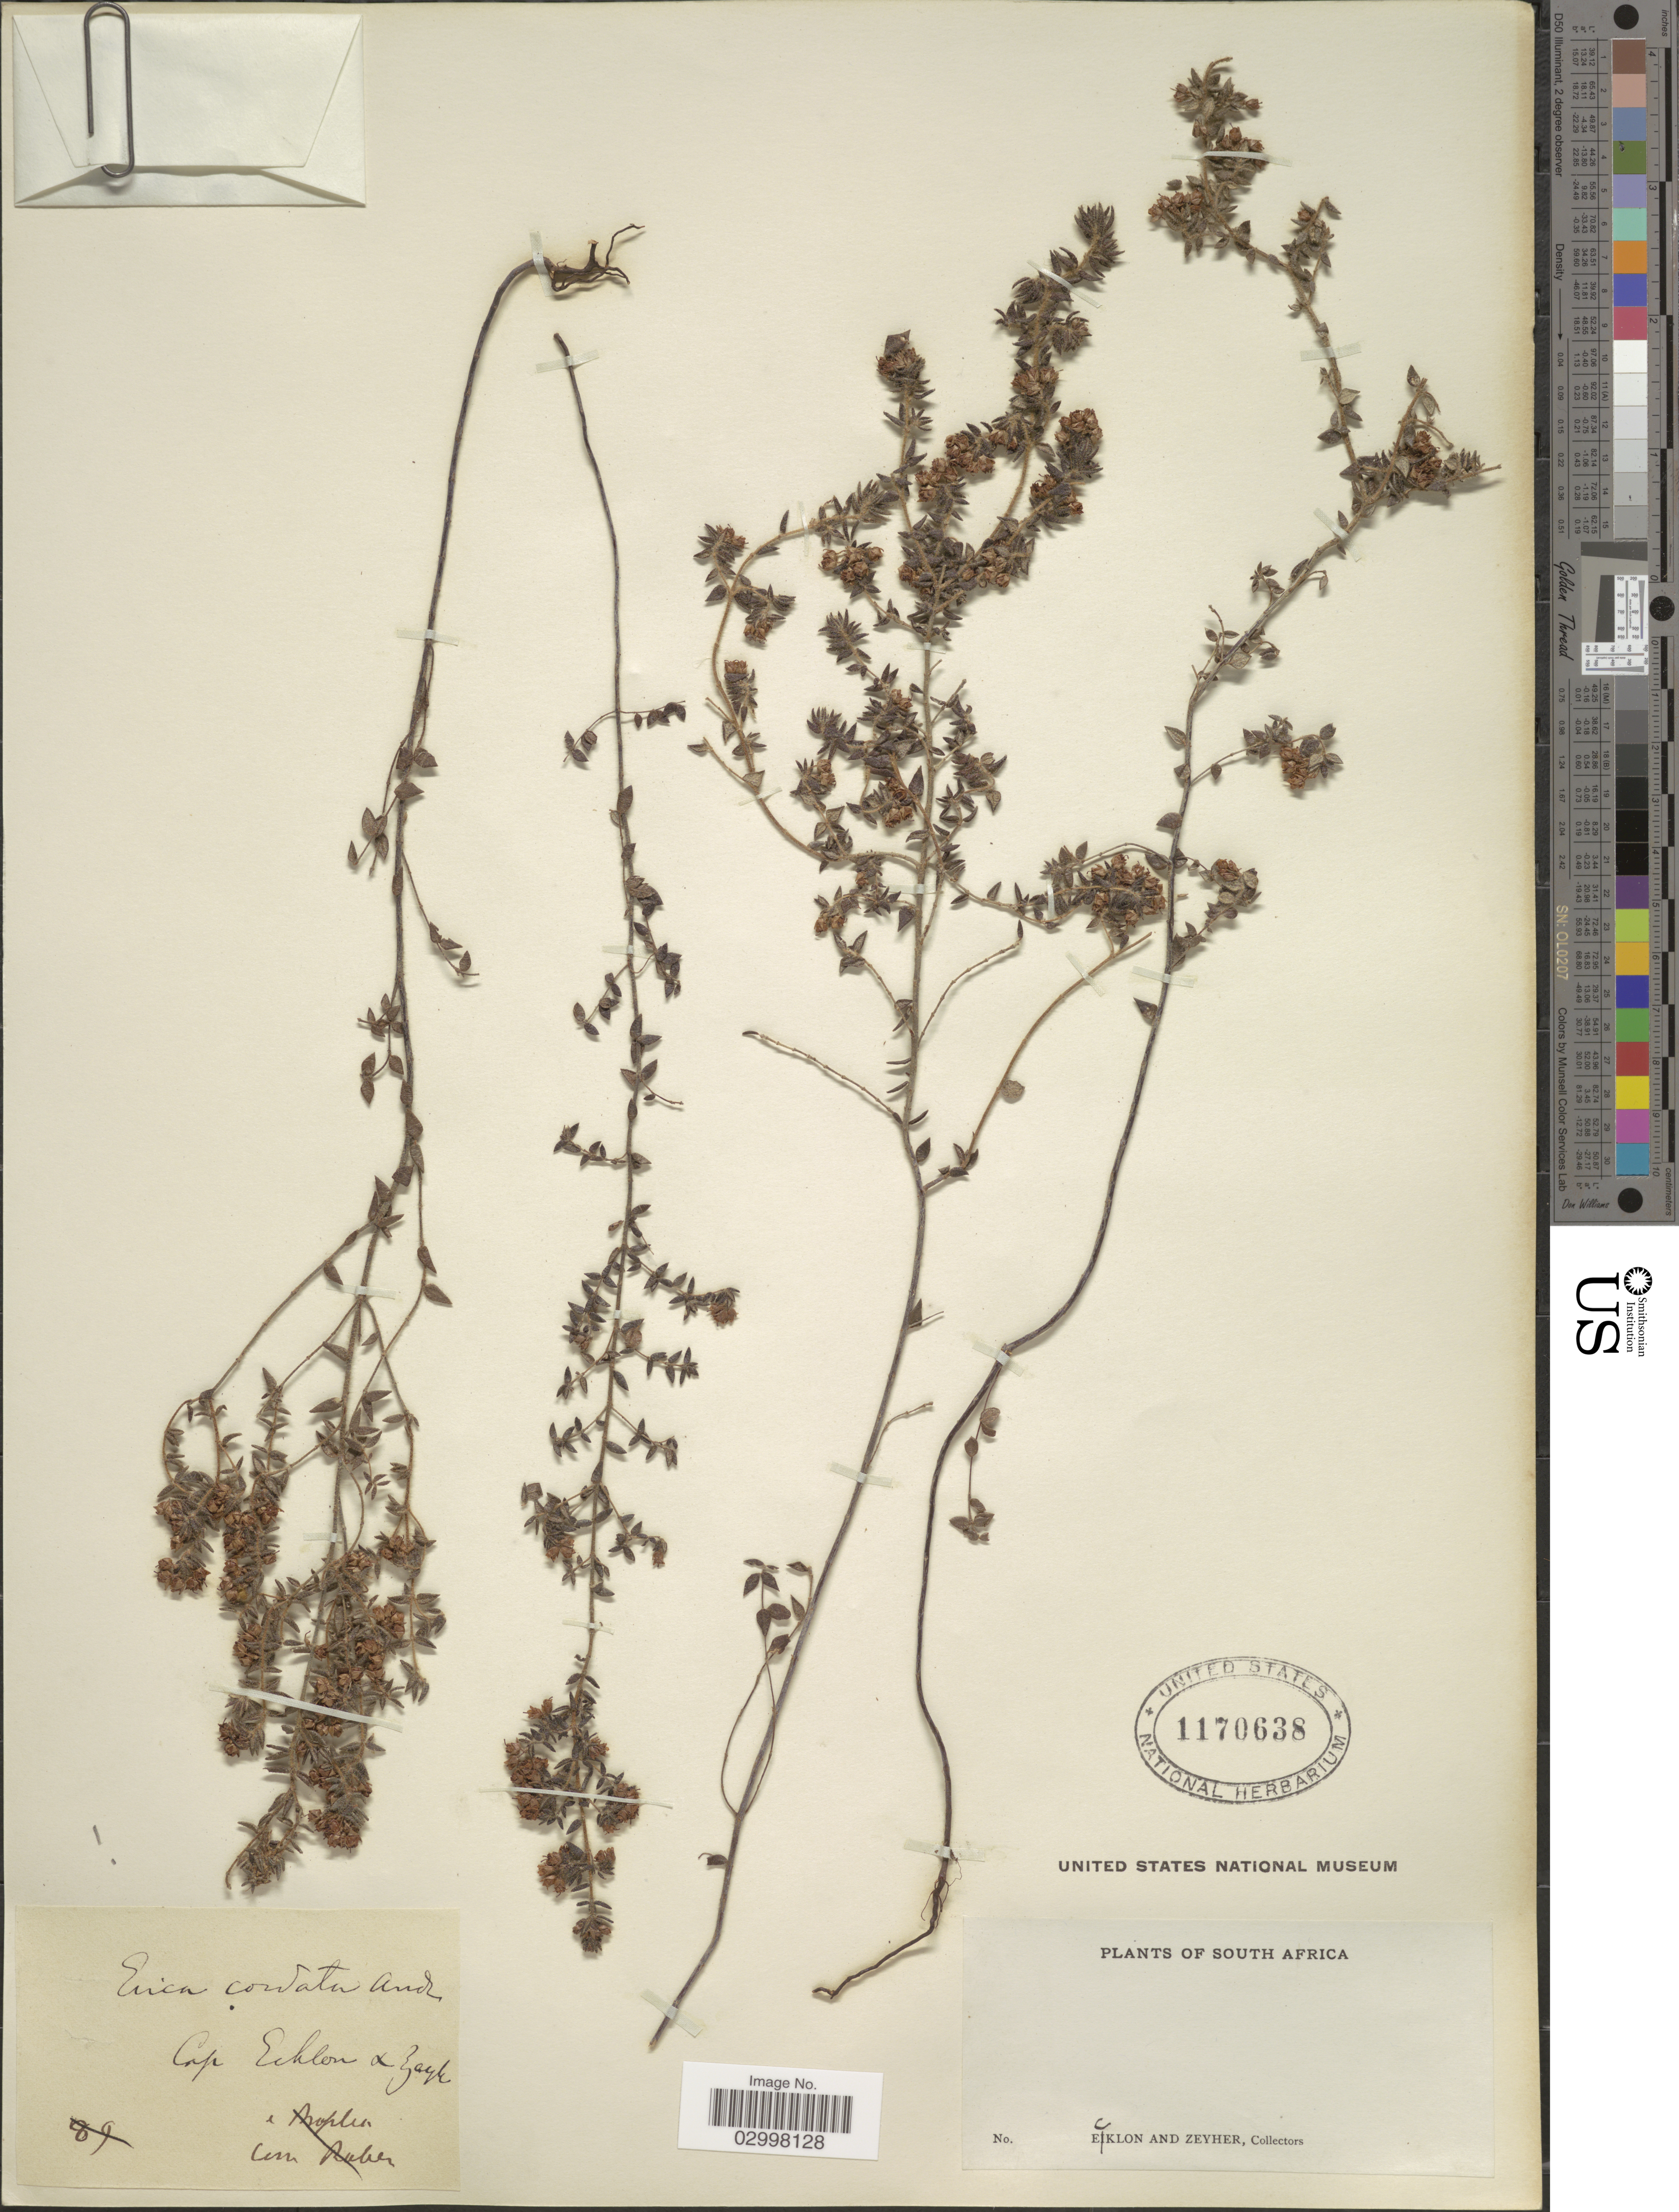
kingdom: Plantae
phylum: Tracheophyta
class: Magnoliopsida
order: Ericales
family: Ericaceae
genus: Erica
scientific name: Erica cordata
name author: Andrews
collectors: -. Ecklon & -. Zeyher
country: South Africa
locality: Cap.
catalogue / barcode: US 1170638